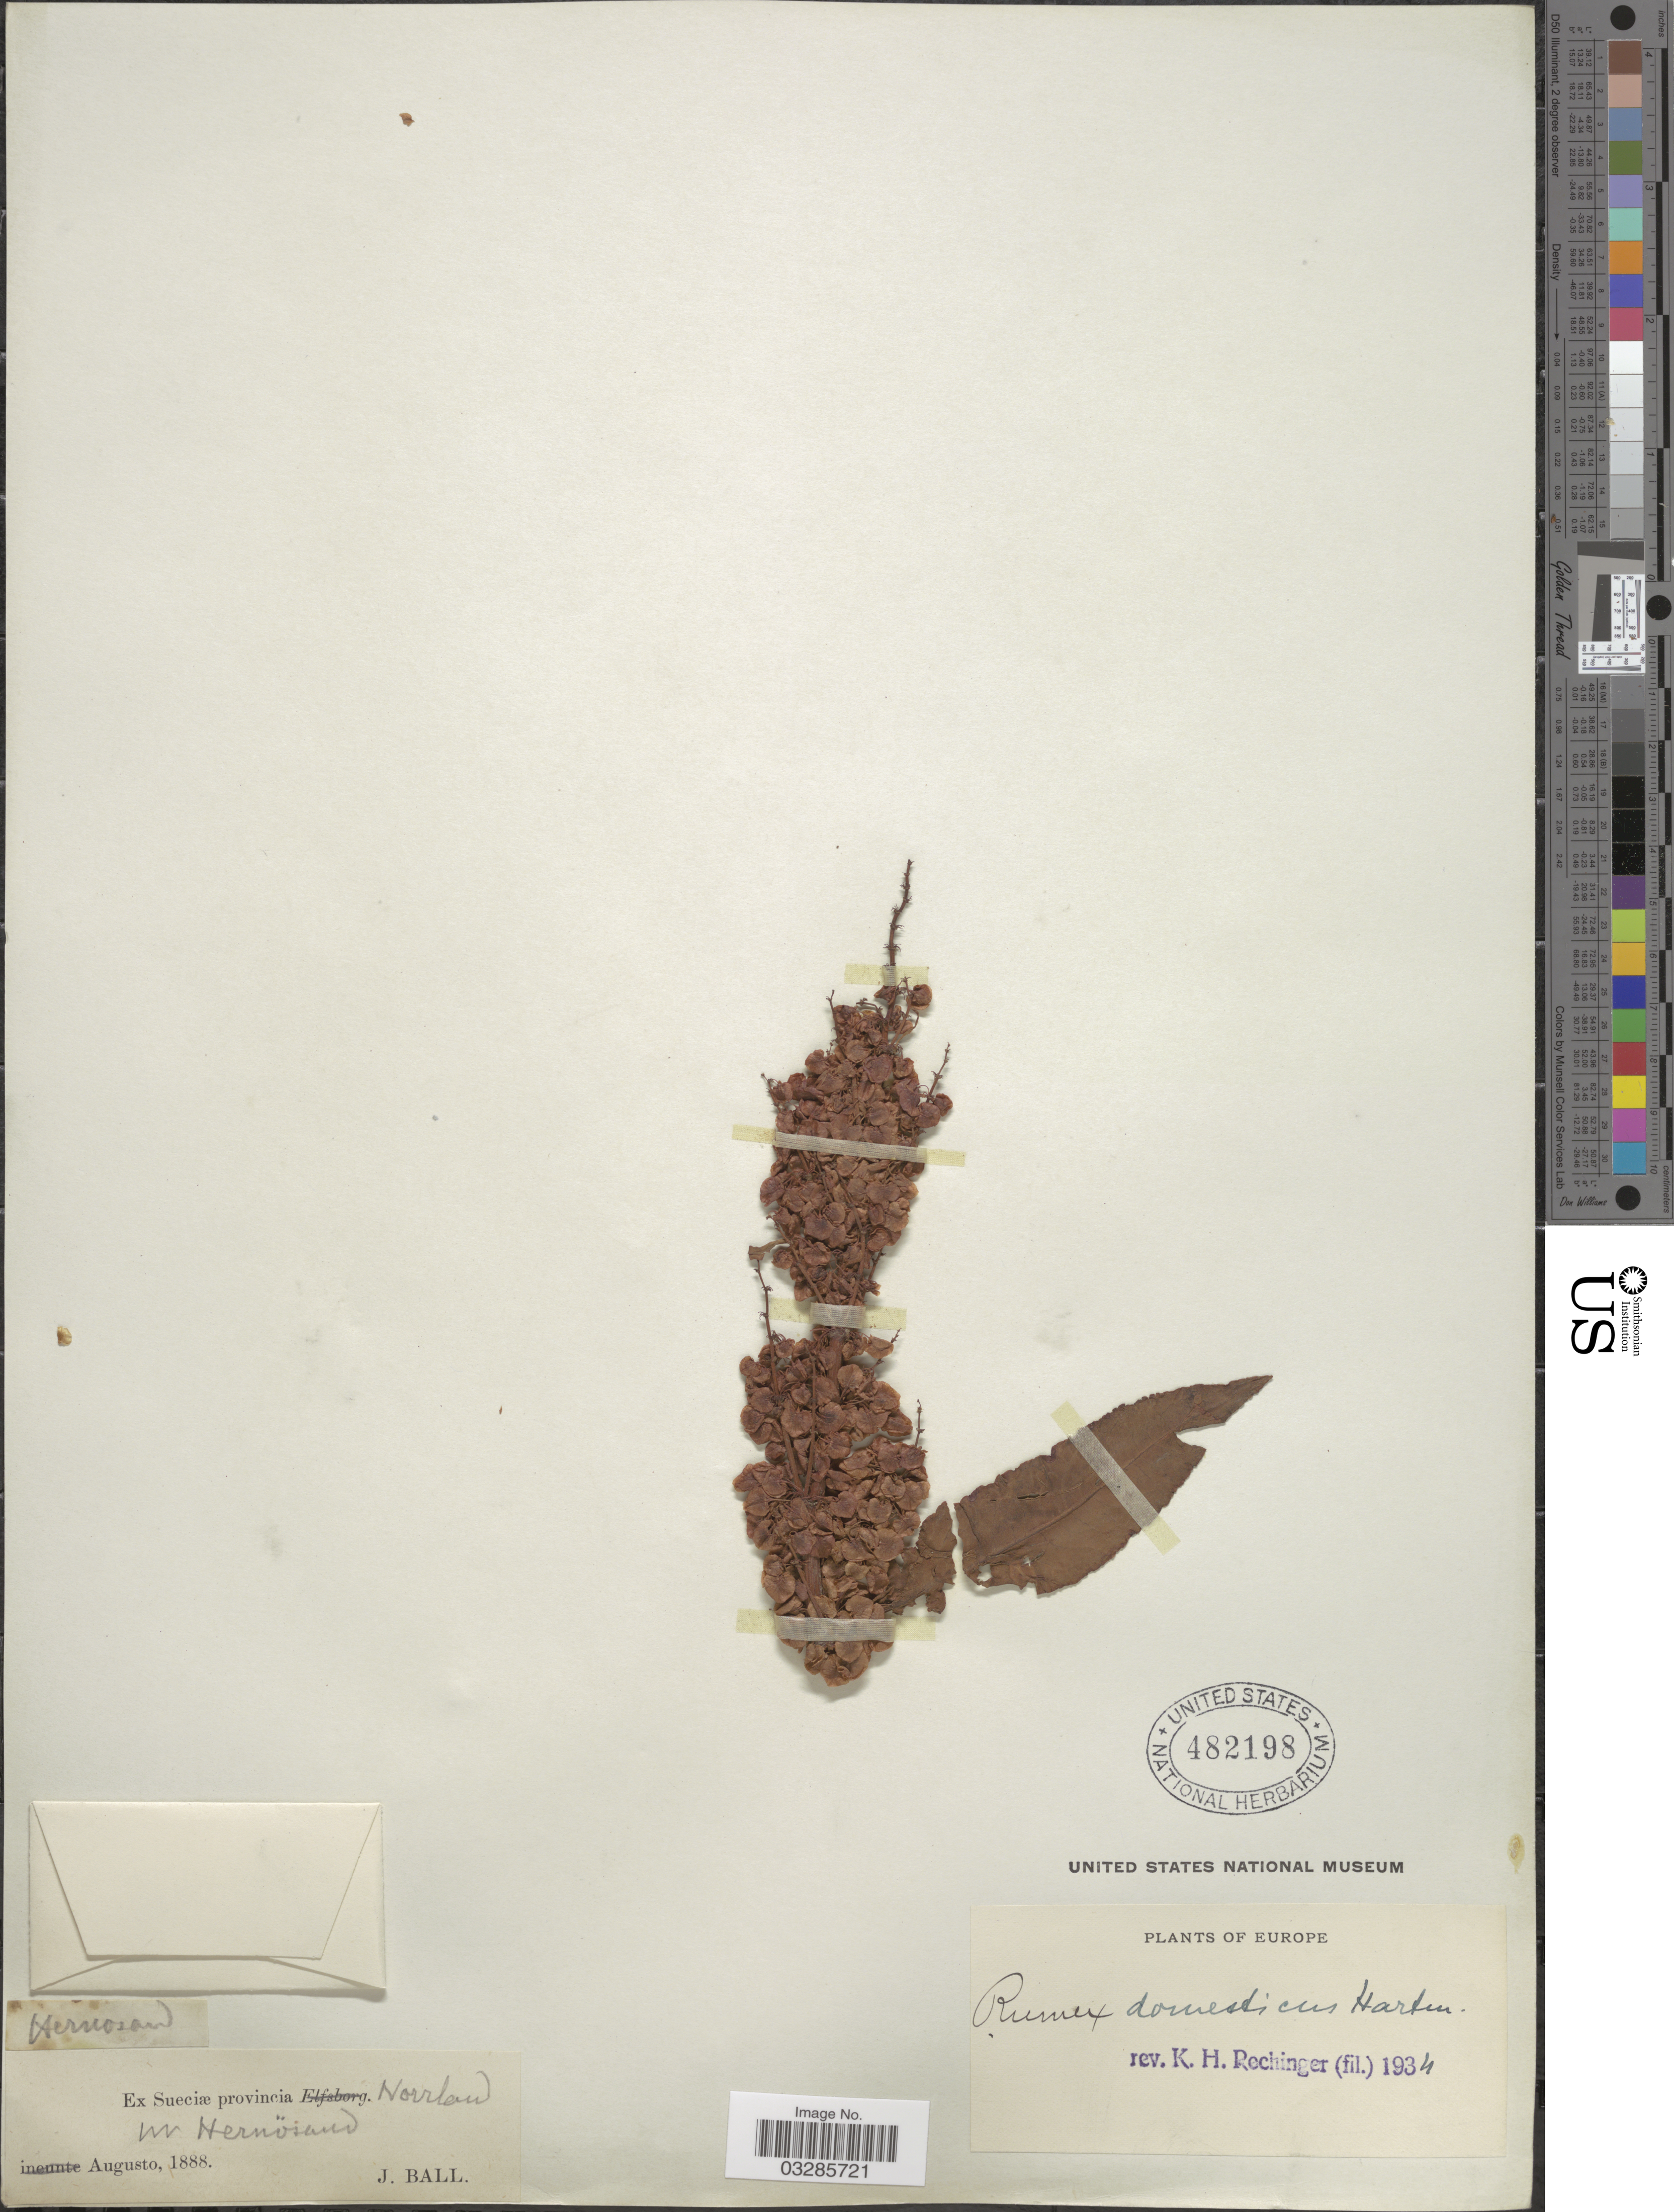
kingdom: Plantae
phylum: Tracheophyta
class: Magnoliopsida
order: Caryophyllales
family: Polygonaceae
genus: Rumex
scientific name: Rumex domesticus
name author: Hartm.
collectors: J. Ball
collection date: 1888-08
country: Sweden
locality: Ex Sueciæ provincia Norrland, pr Hernösand.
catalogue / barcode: US 482198